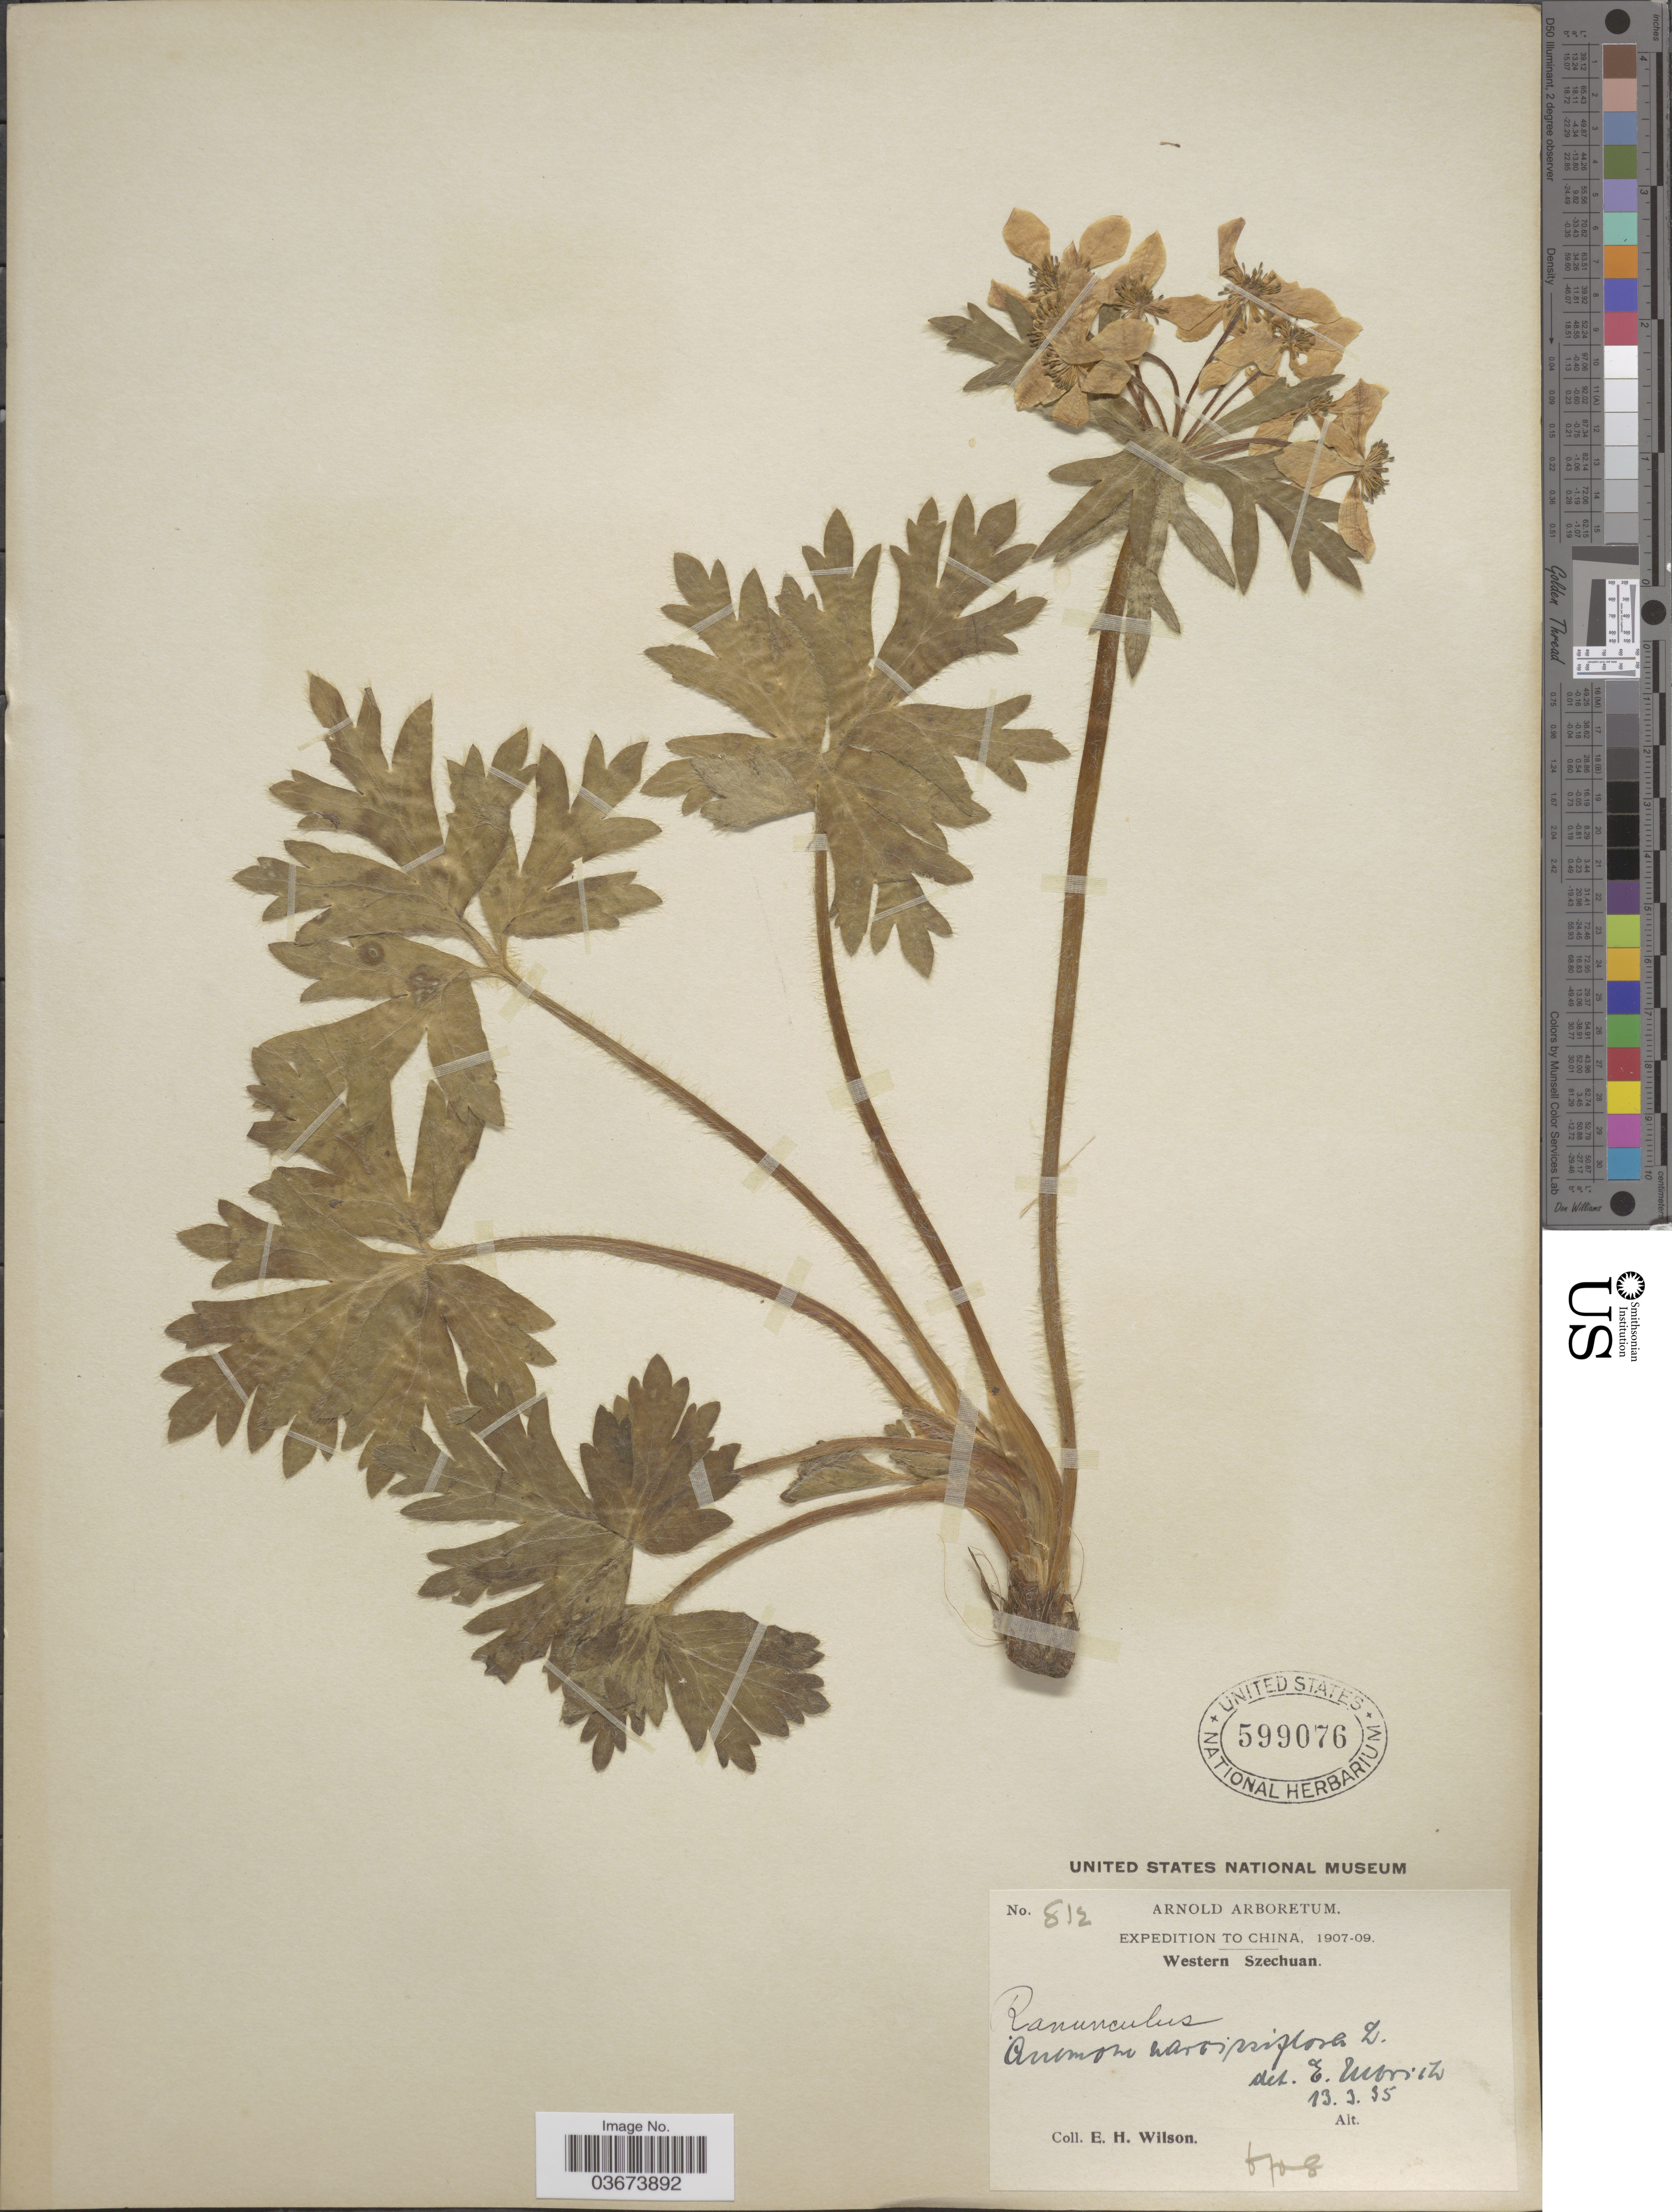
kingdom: Plantae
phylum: Tracheophyta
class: Magnoliopsida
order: Ranunculales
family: Ranunculaceae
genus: Anemone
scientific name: Anemone narcissiflora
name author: L.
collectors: E. Wilson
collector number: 812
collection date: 1908-06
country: China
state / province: Sichuan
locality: Western Szechuan.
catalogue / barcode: US 599076